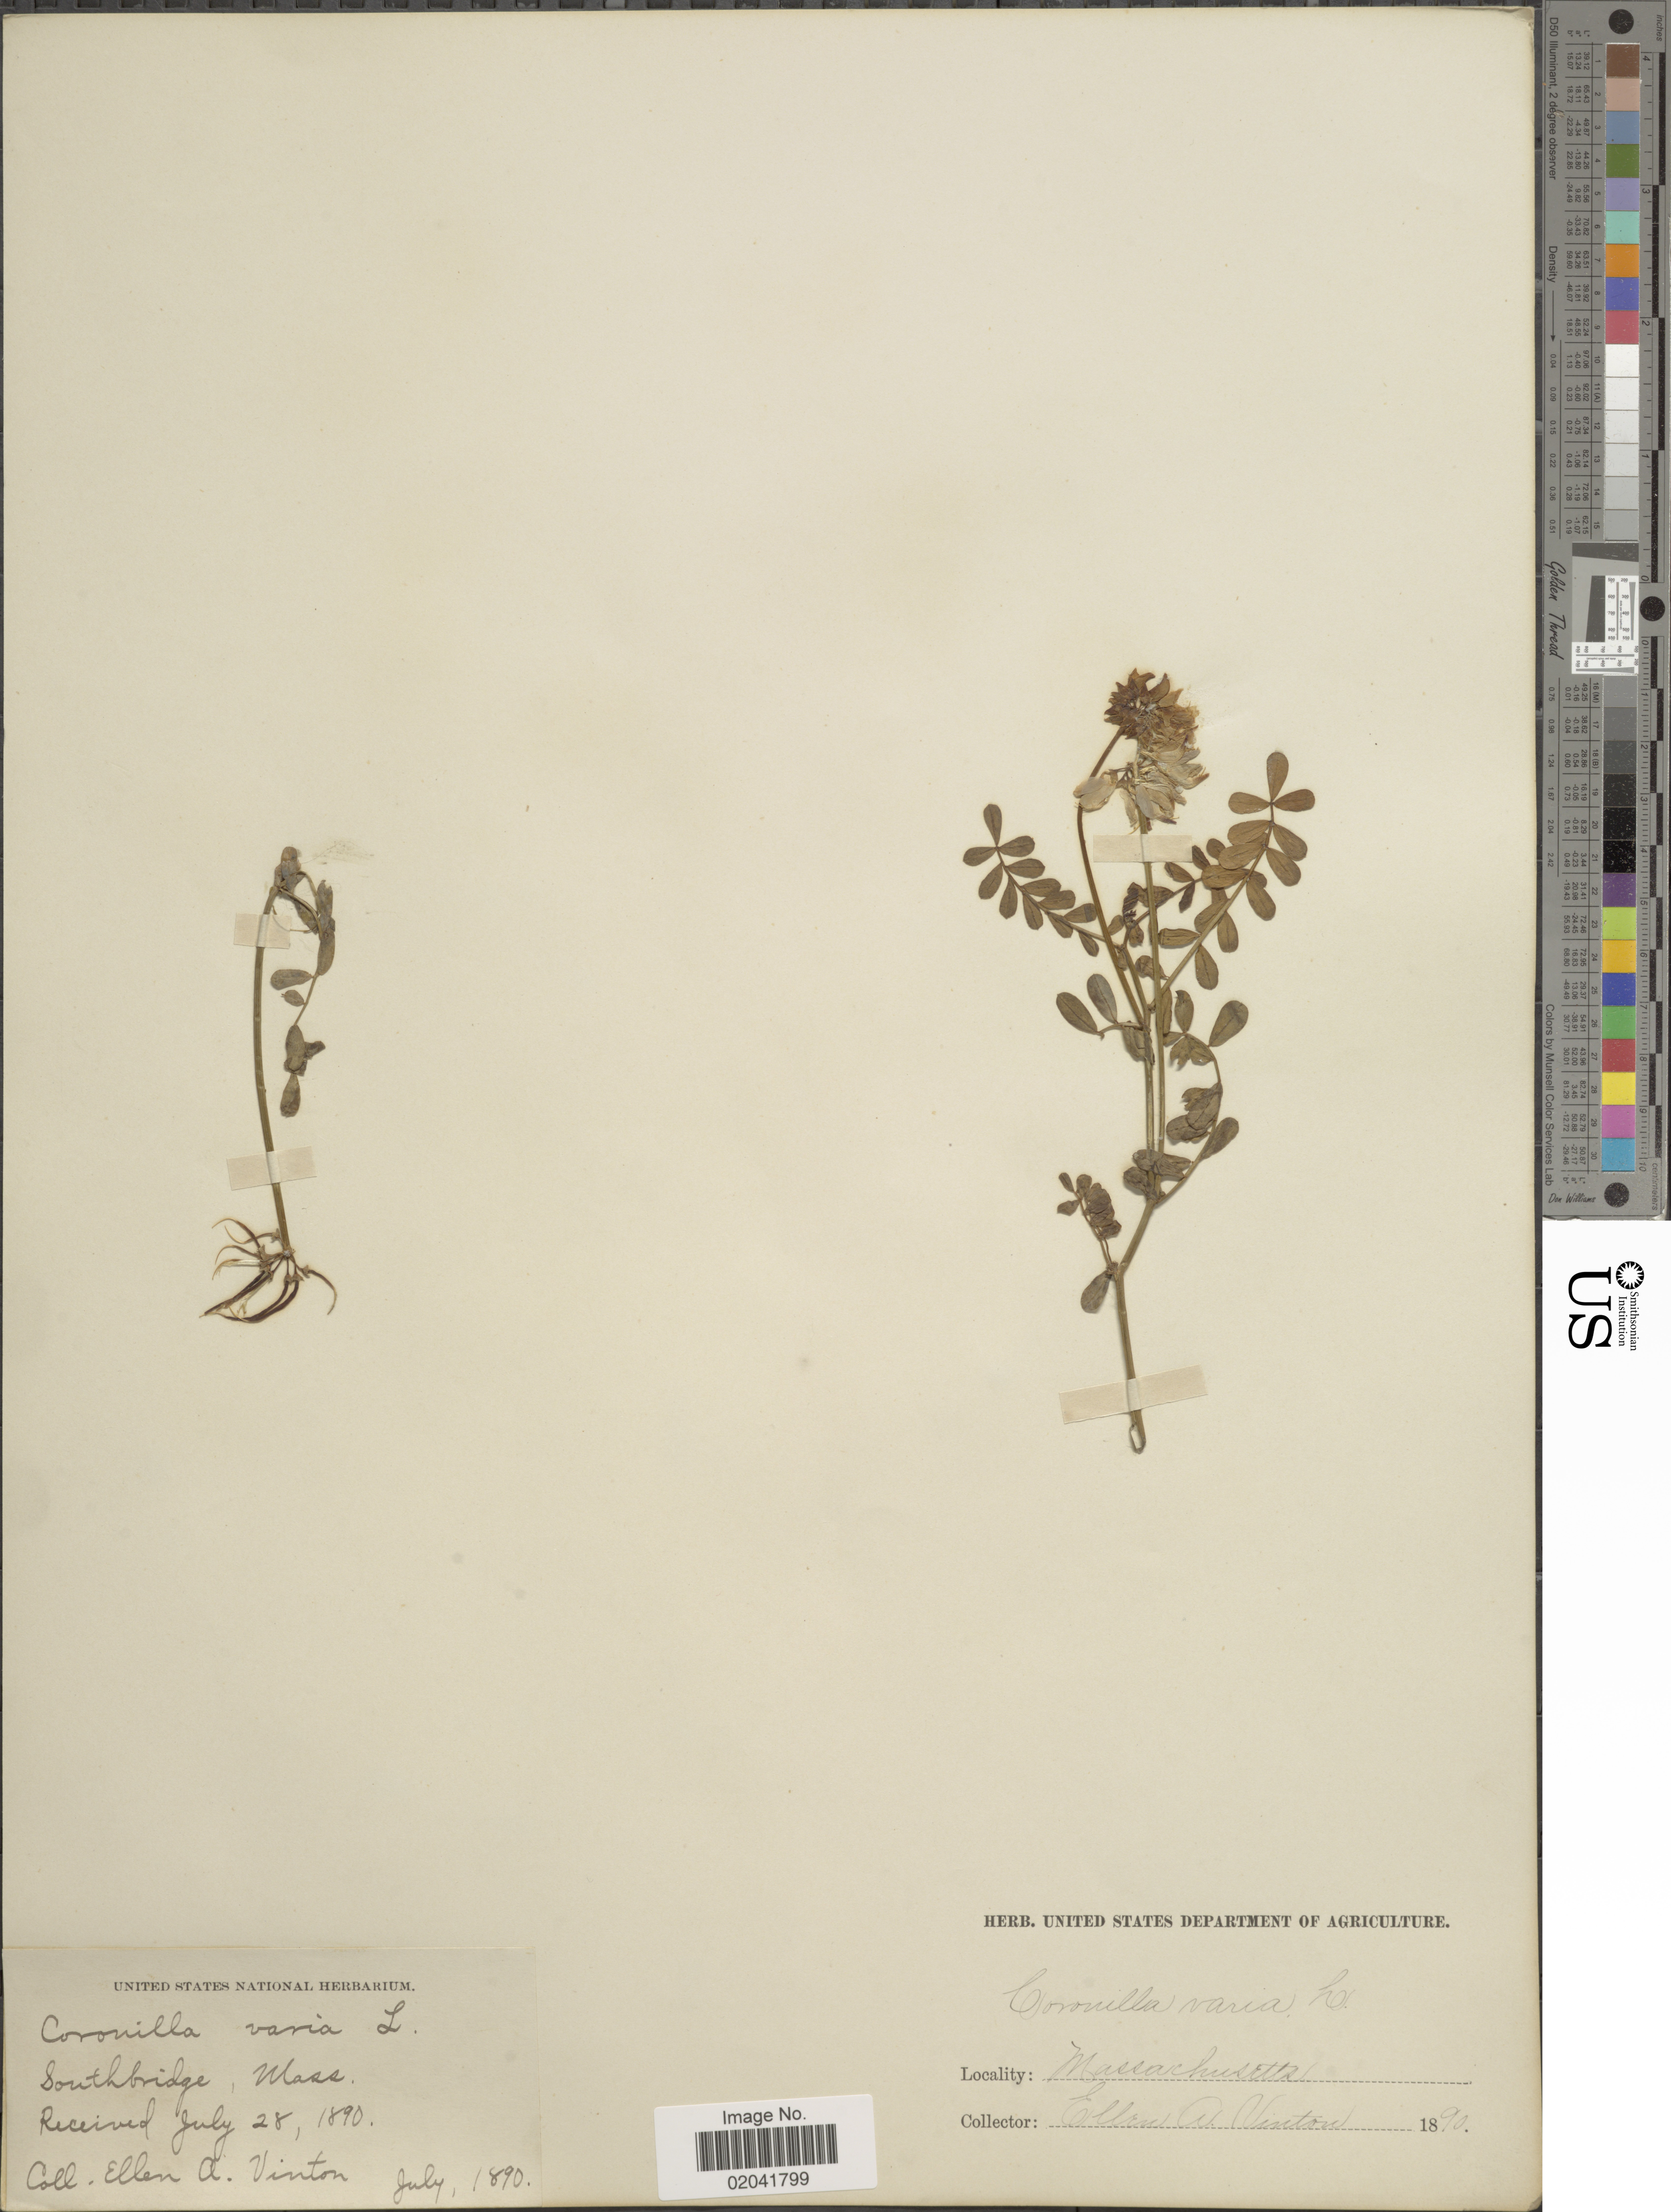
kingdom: Plantae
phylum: Tracheophyta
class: Magnoliopsida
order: Fabales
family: Fabaceae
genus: Coronilla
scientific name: Coronilla varia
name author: L.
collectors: E. Vinton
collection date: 1890-07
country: United States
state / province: Massachusetts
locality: Southbridge